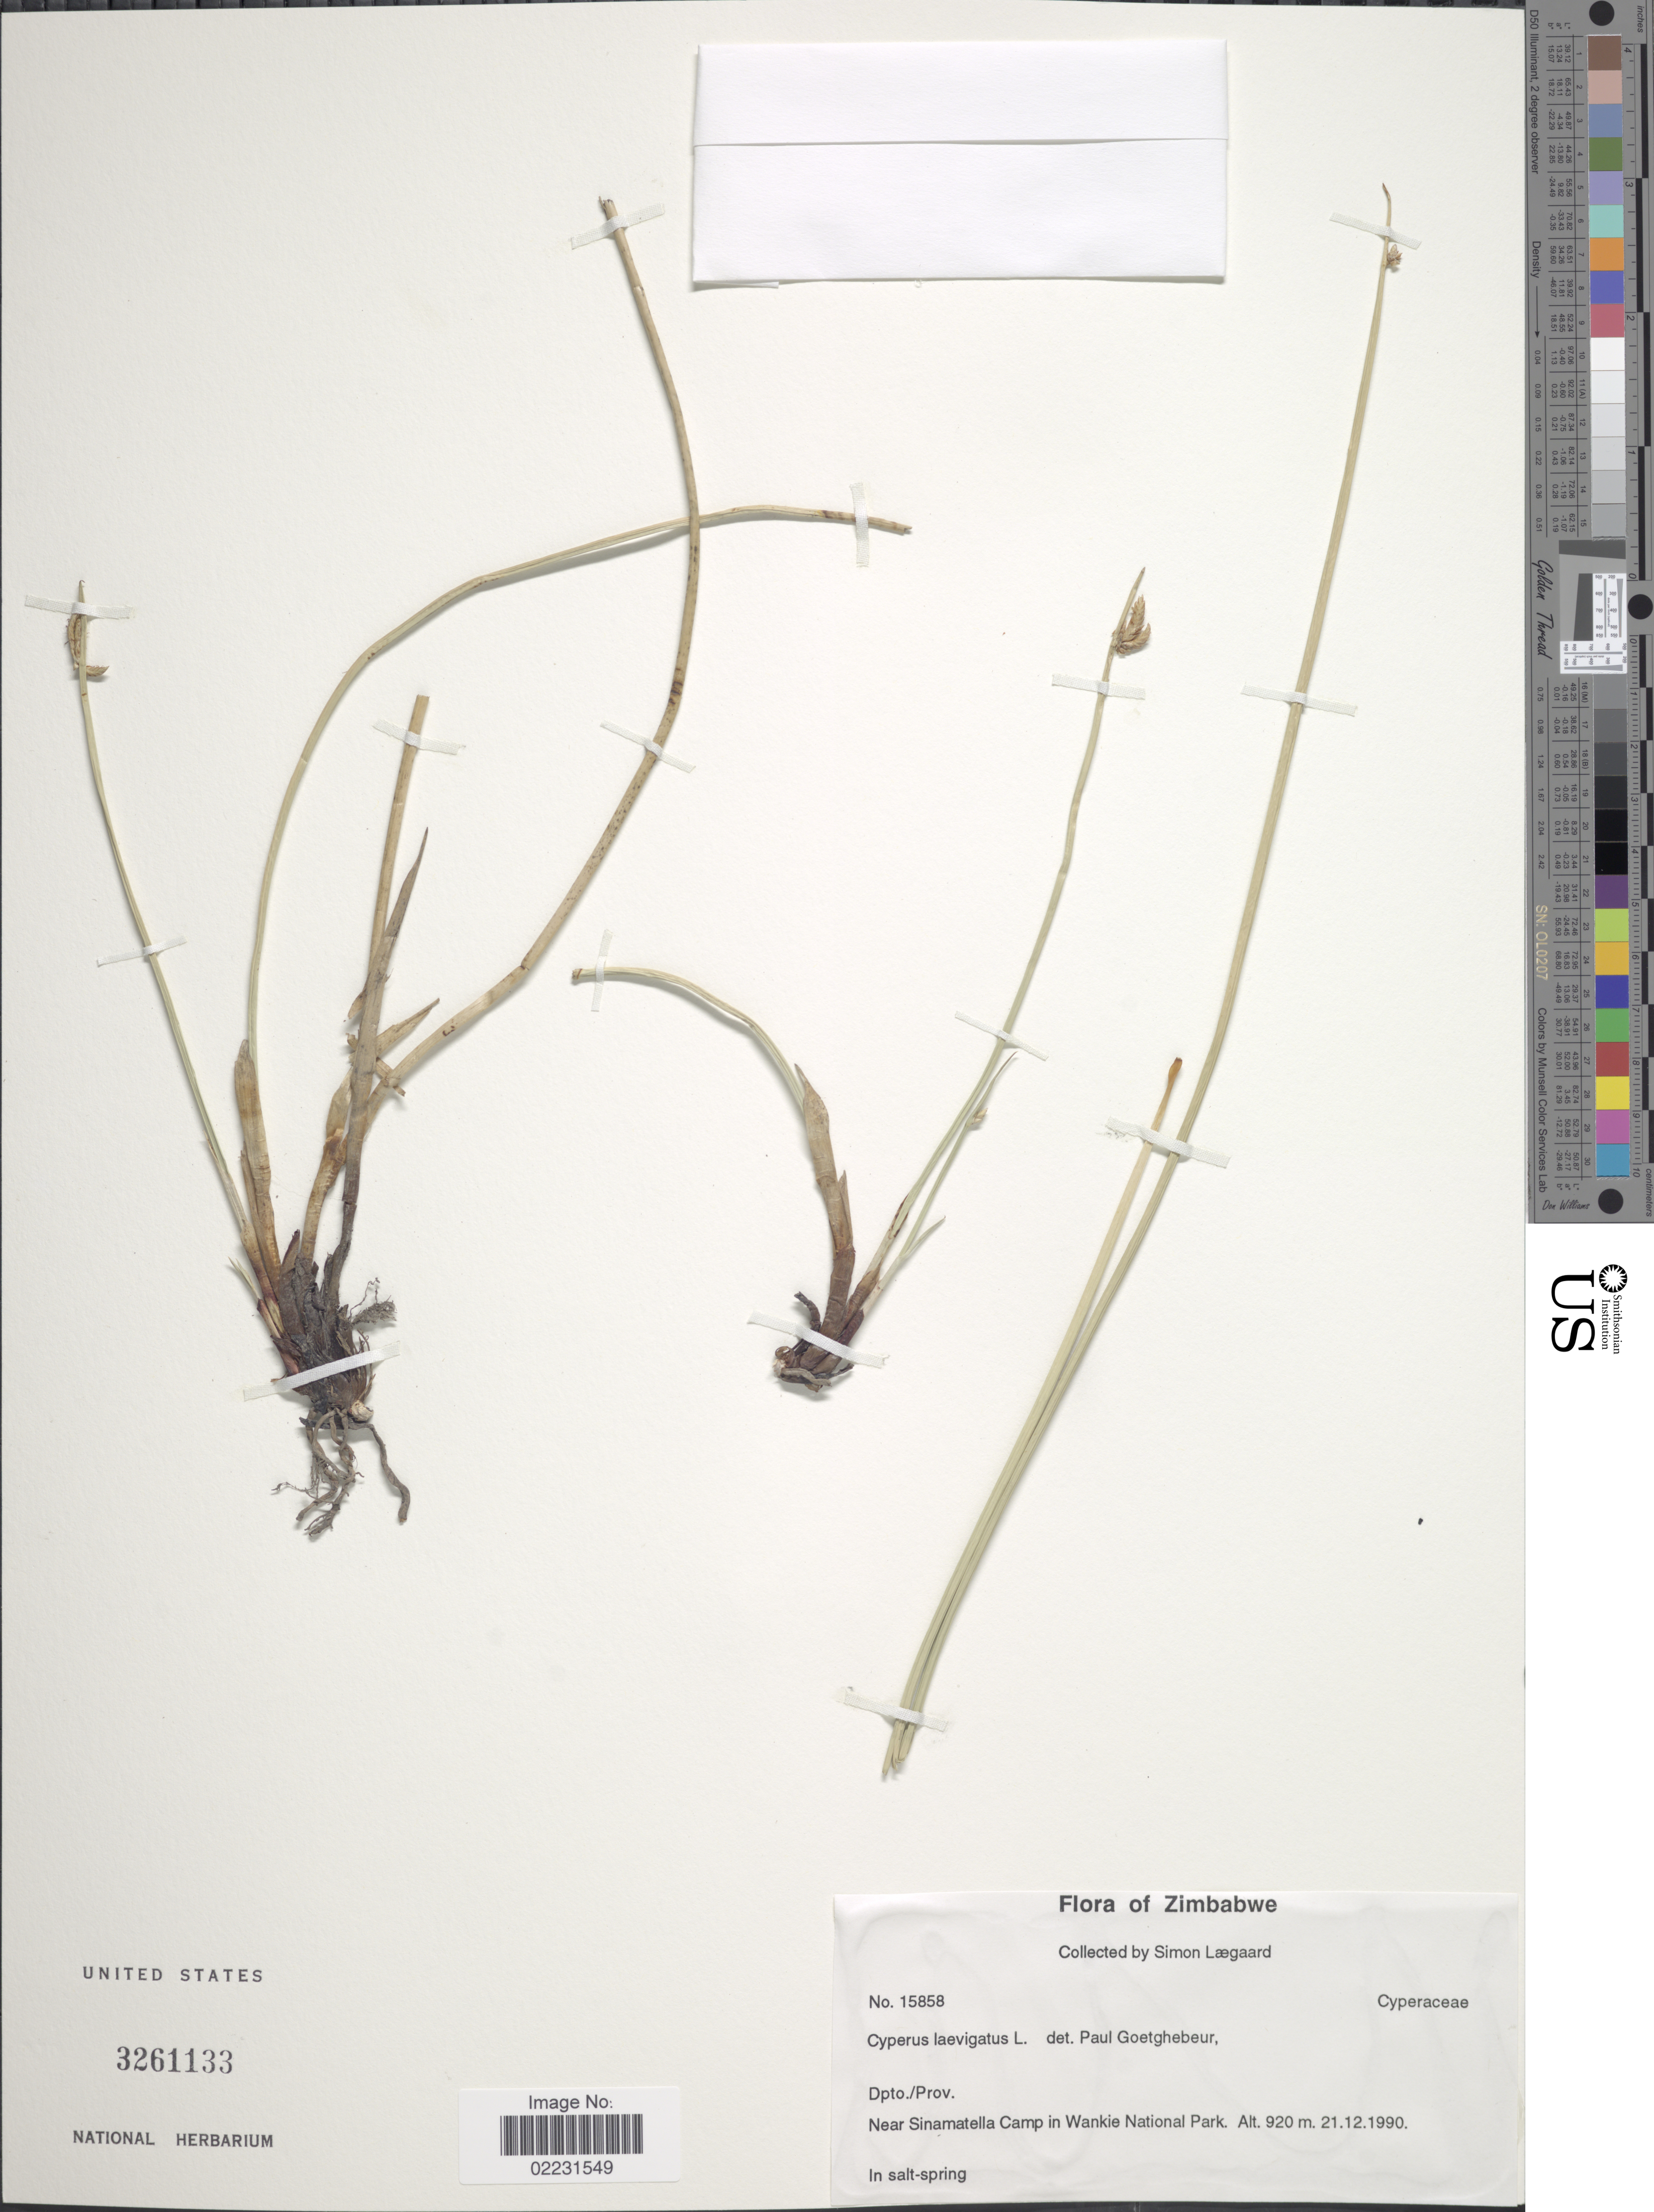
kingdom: Plantae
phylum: Tracheophyta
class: Liliopsida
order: Poales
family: Cyperaceae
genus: Cyperus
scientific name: Cyperus laevigatus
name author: L.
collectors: S. Lægaard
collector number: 15858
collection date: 1990-12-21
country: Zimbabwe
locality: Dpto./Prov. Near Sinamatella Camp in Wanki e National Park.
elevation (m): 920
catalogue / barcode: US 3261133